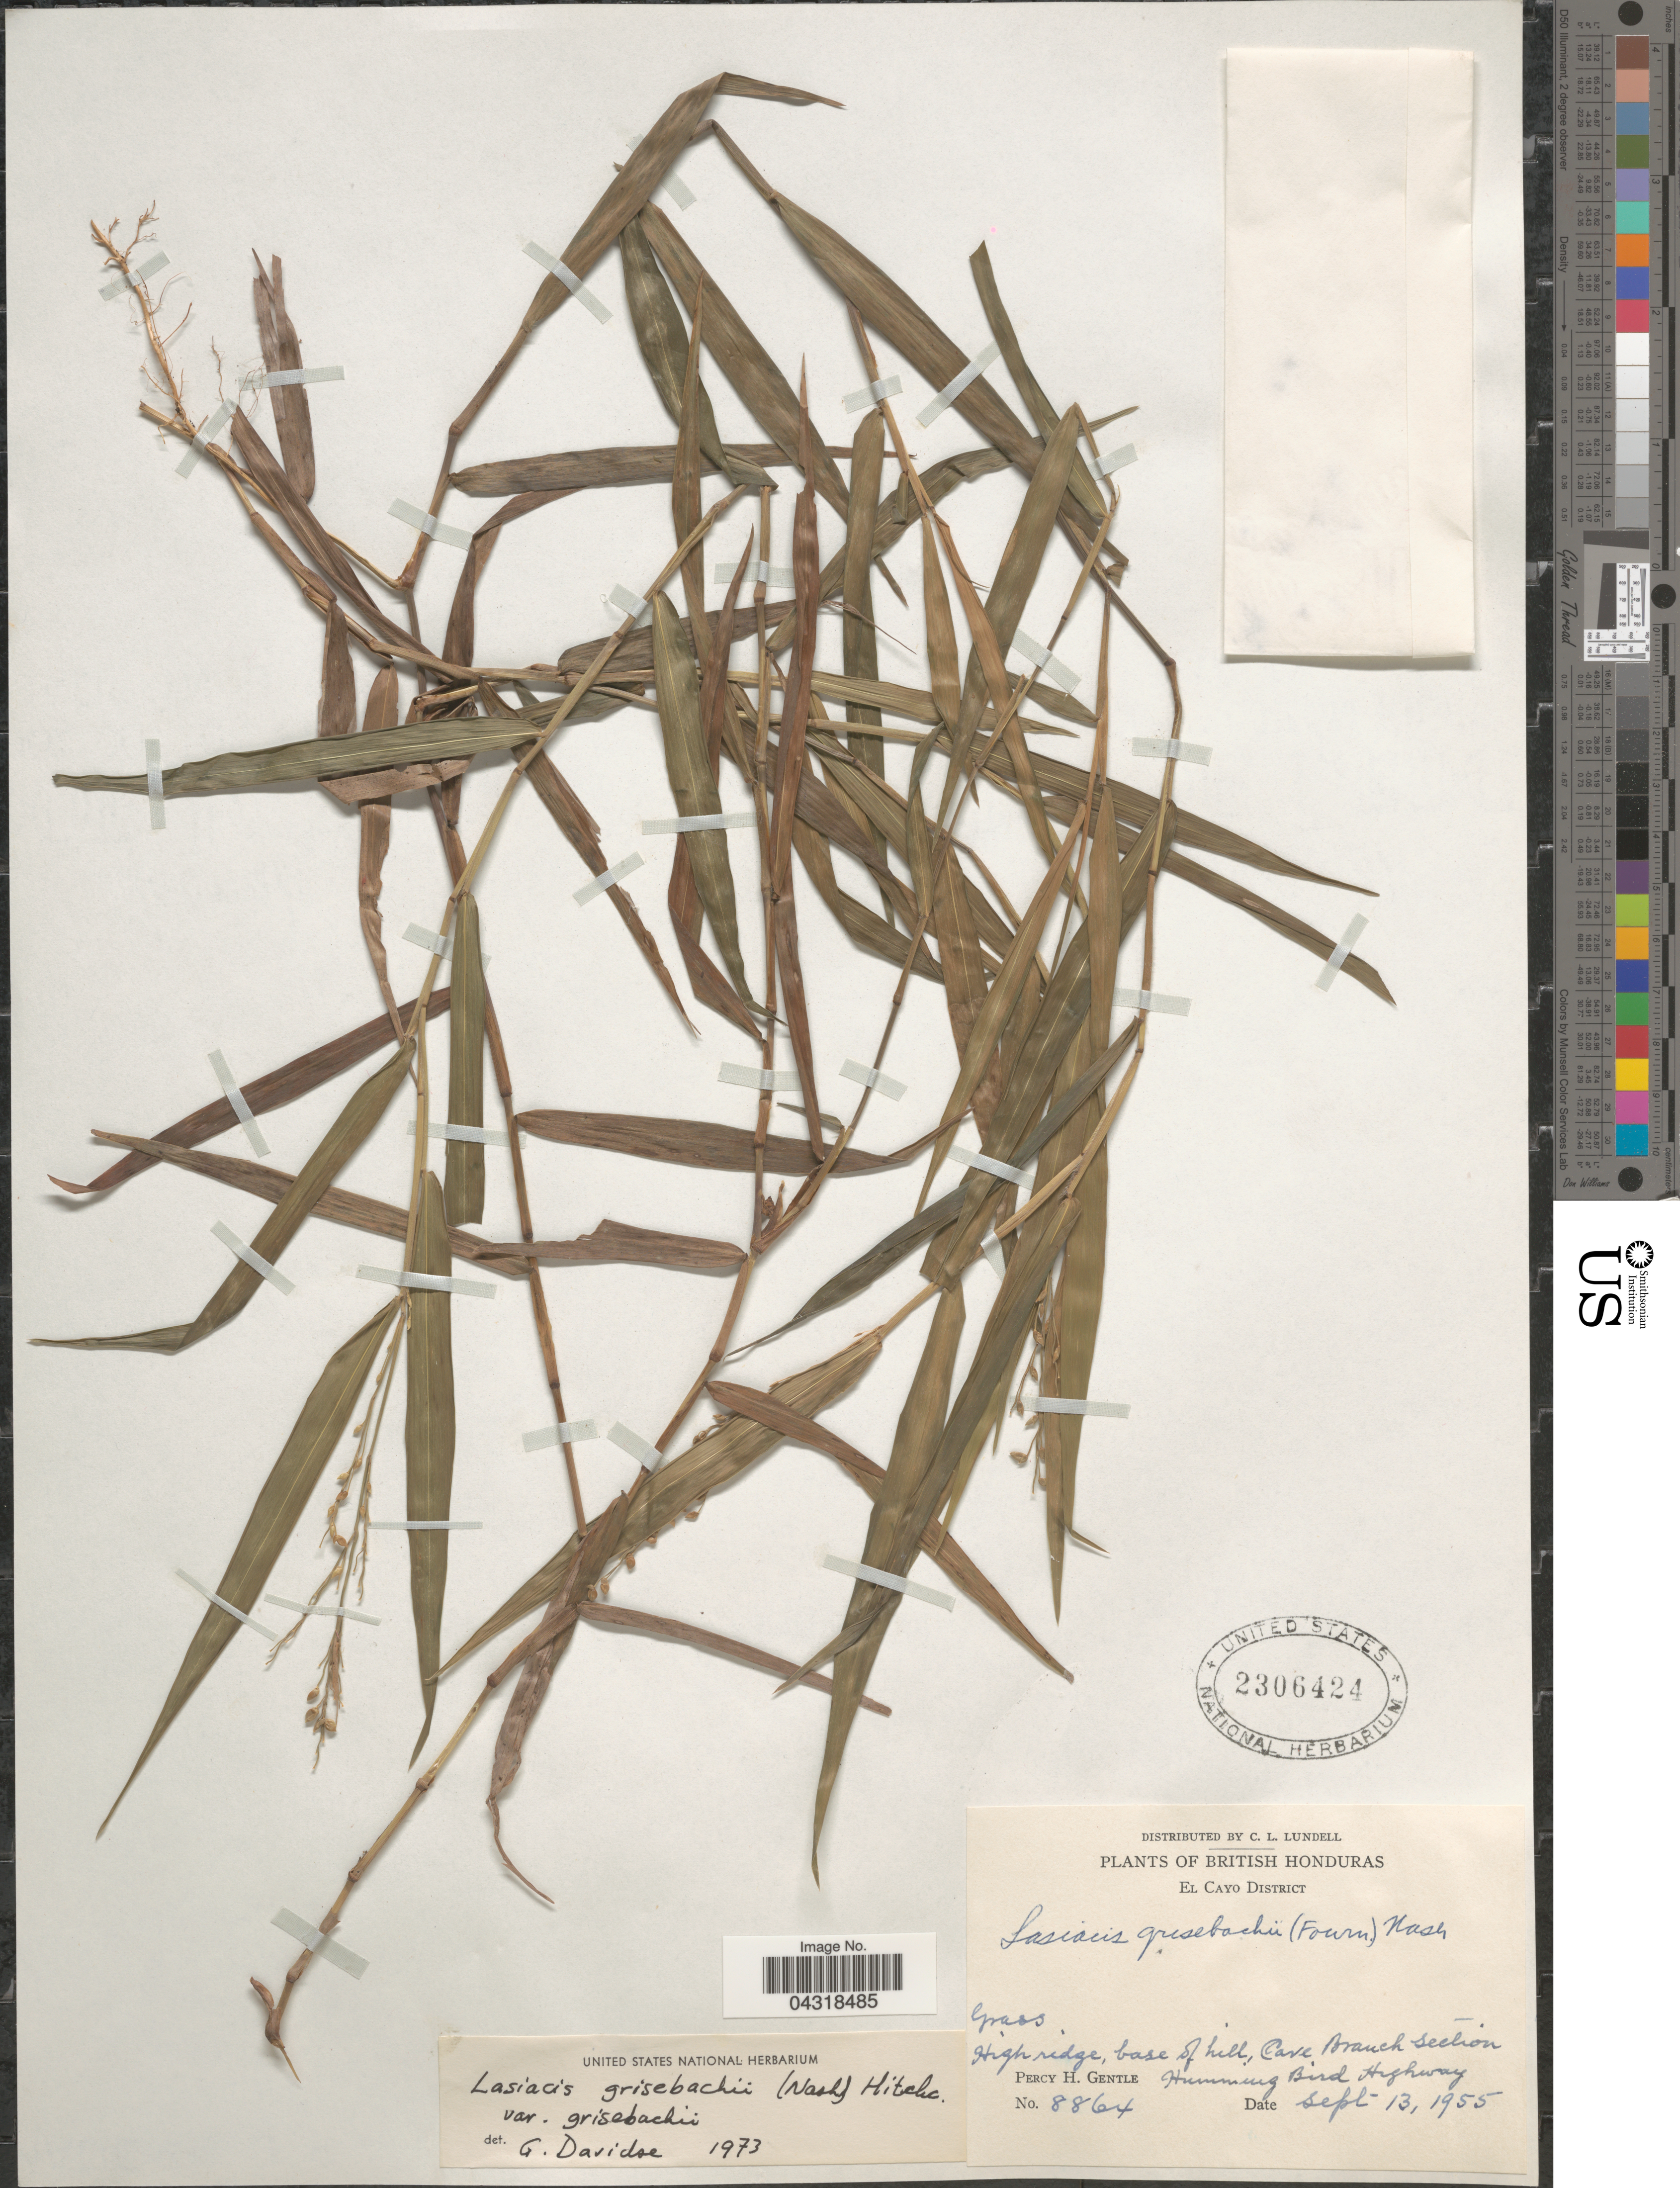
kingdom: Plantae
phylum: Tracheophyta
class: Liliopsida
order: Poales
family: Poaceae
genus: Lasiacis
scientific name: Lasiacis grisebachii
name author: (Nash) Hitchc.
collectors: P. H. Gentle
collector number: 8864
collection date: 1955-09-13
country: Belize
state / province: Cayo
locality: British Honduras. El Cayo District. High ridge, base of hill, Cave Branch Section. Humming Bird Highway.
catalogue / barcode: US 2306424